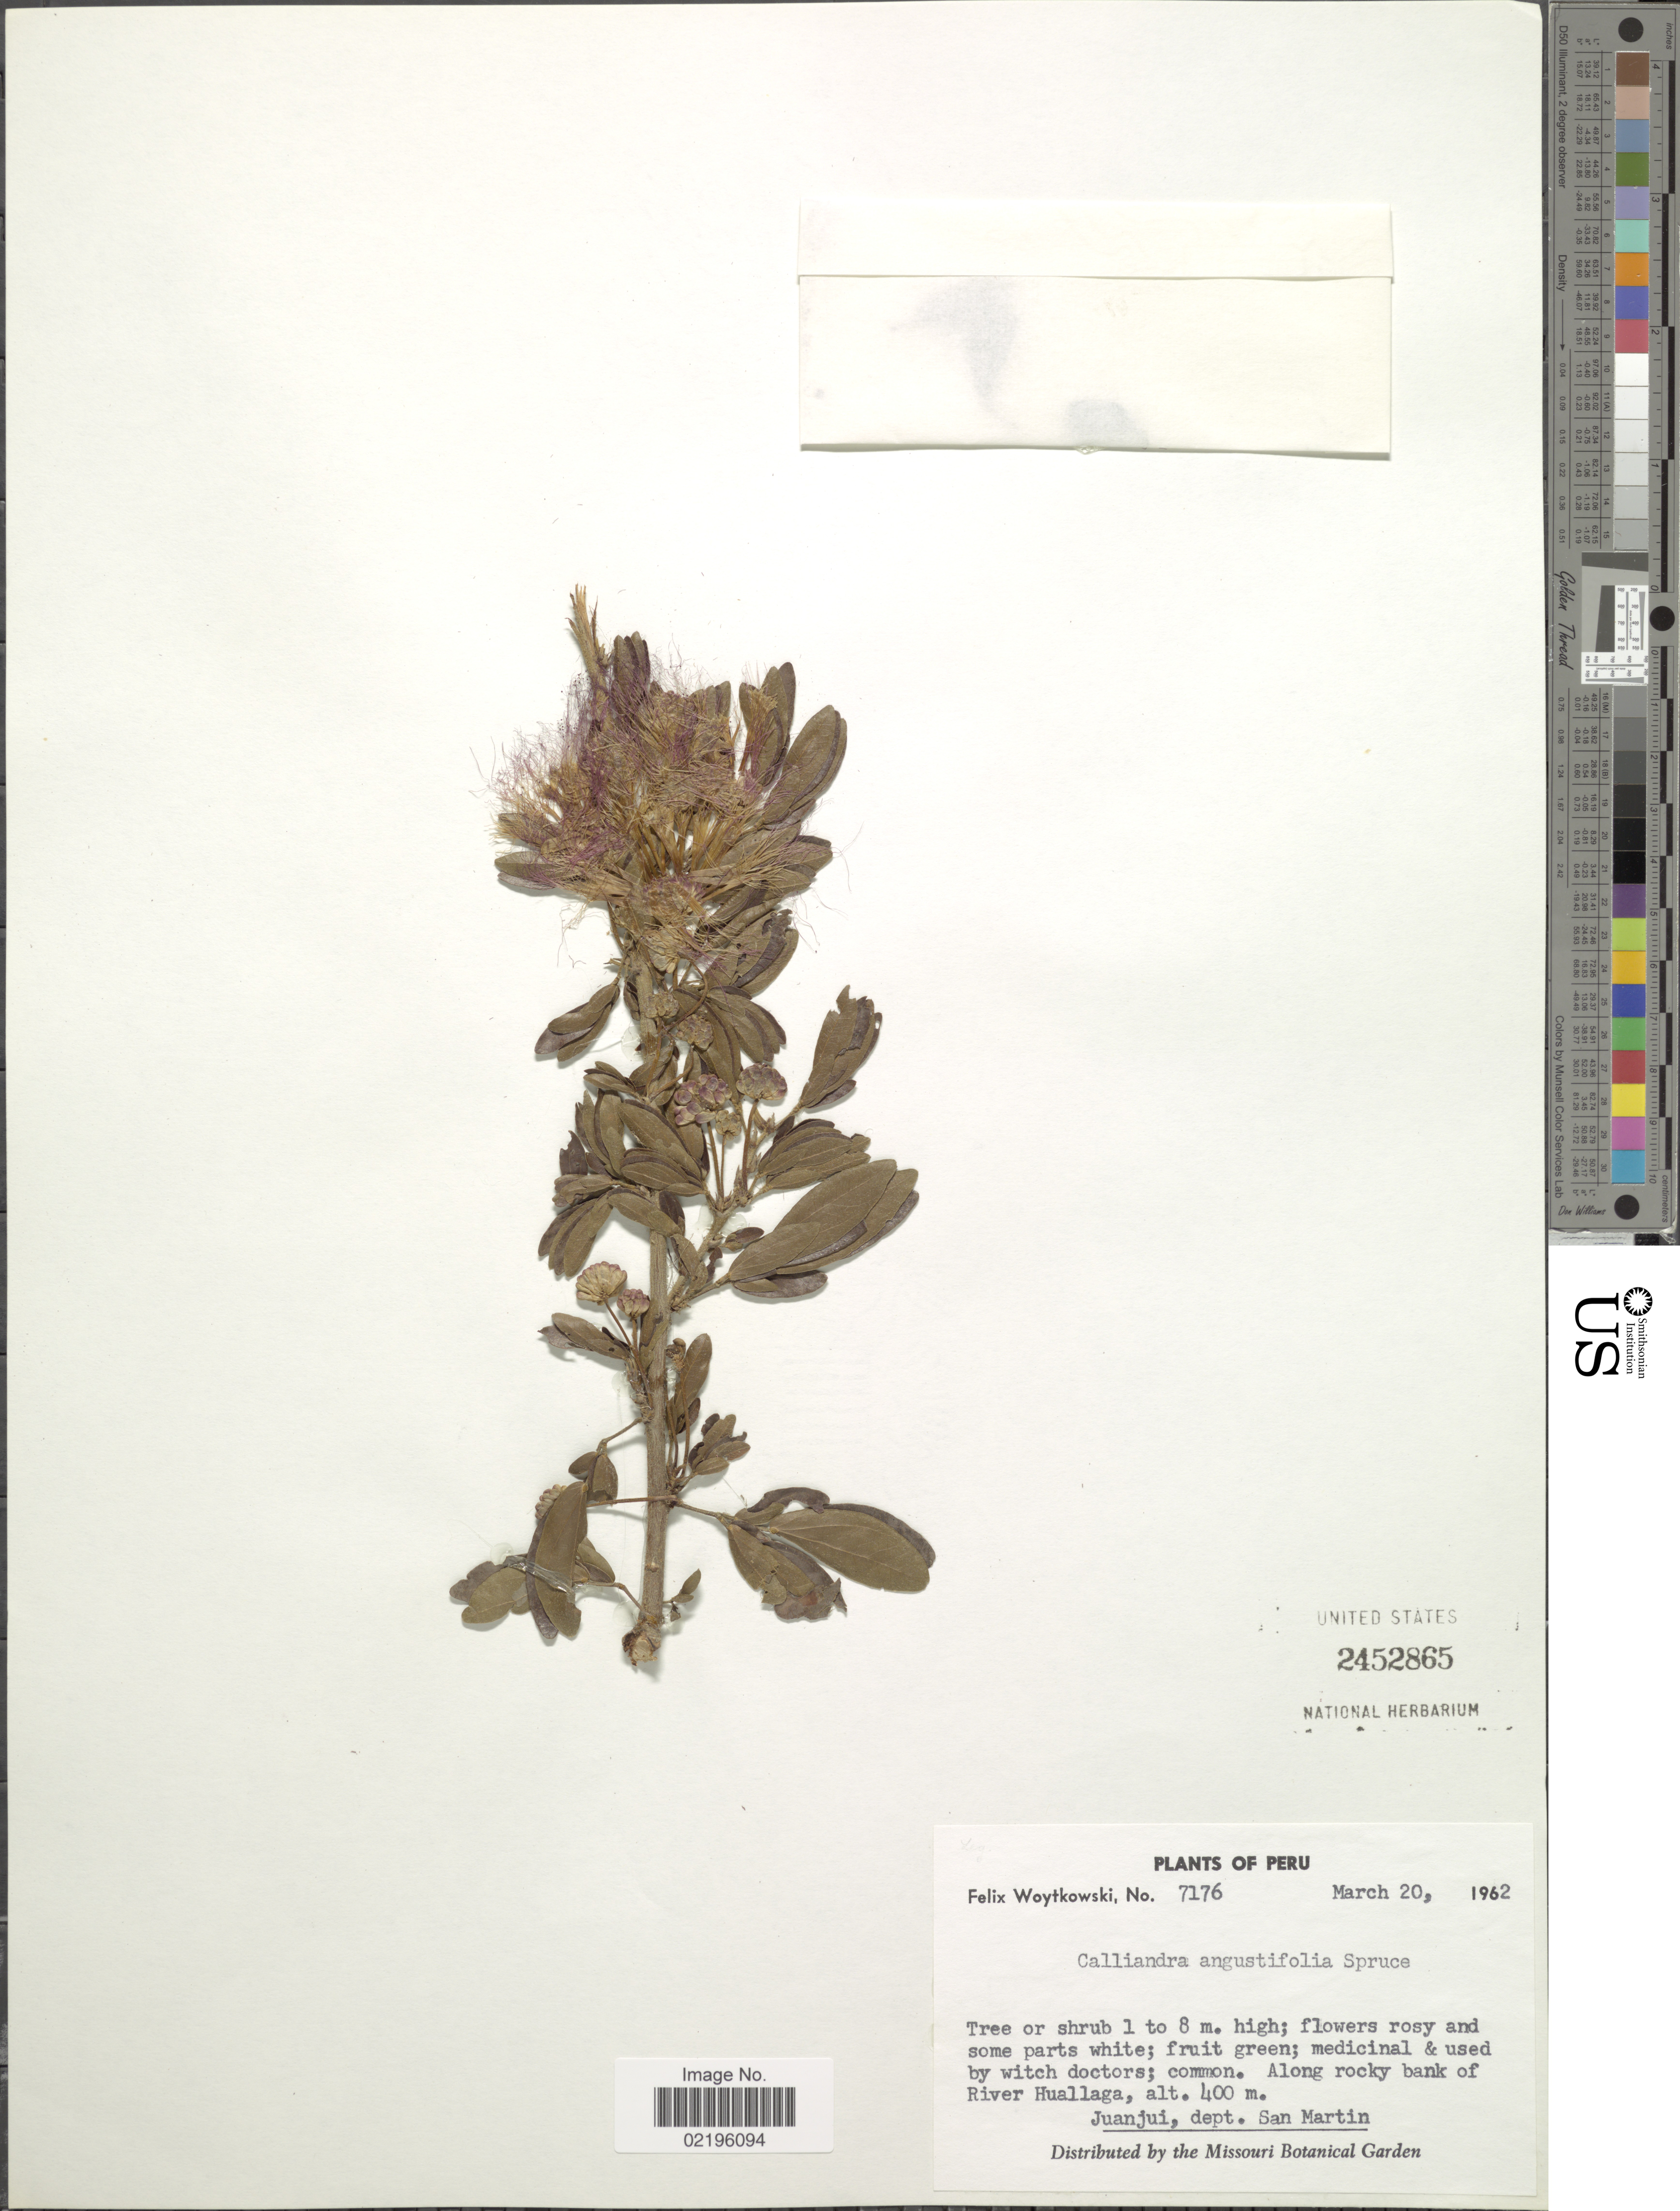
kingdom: Plantae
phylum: Tracheophyta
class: Magnoliopsida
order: Fabales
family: Fabaceae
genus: Calliandra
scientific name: Calliandra angustifolia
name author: Spruce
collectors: F. Woytkowski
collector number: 7176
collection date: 1962-03-20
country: Peru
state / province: San Martín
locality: Along rocky bank of River Huallaga, Juanjui, dept. San Martin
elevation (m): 400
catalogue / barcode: US 2452865